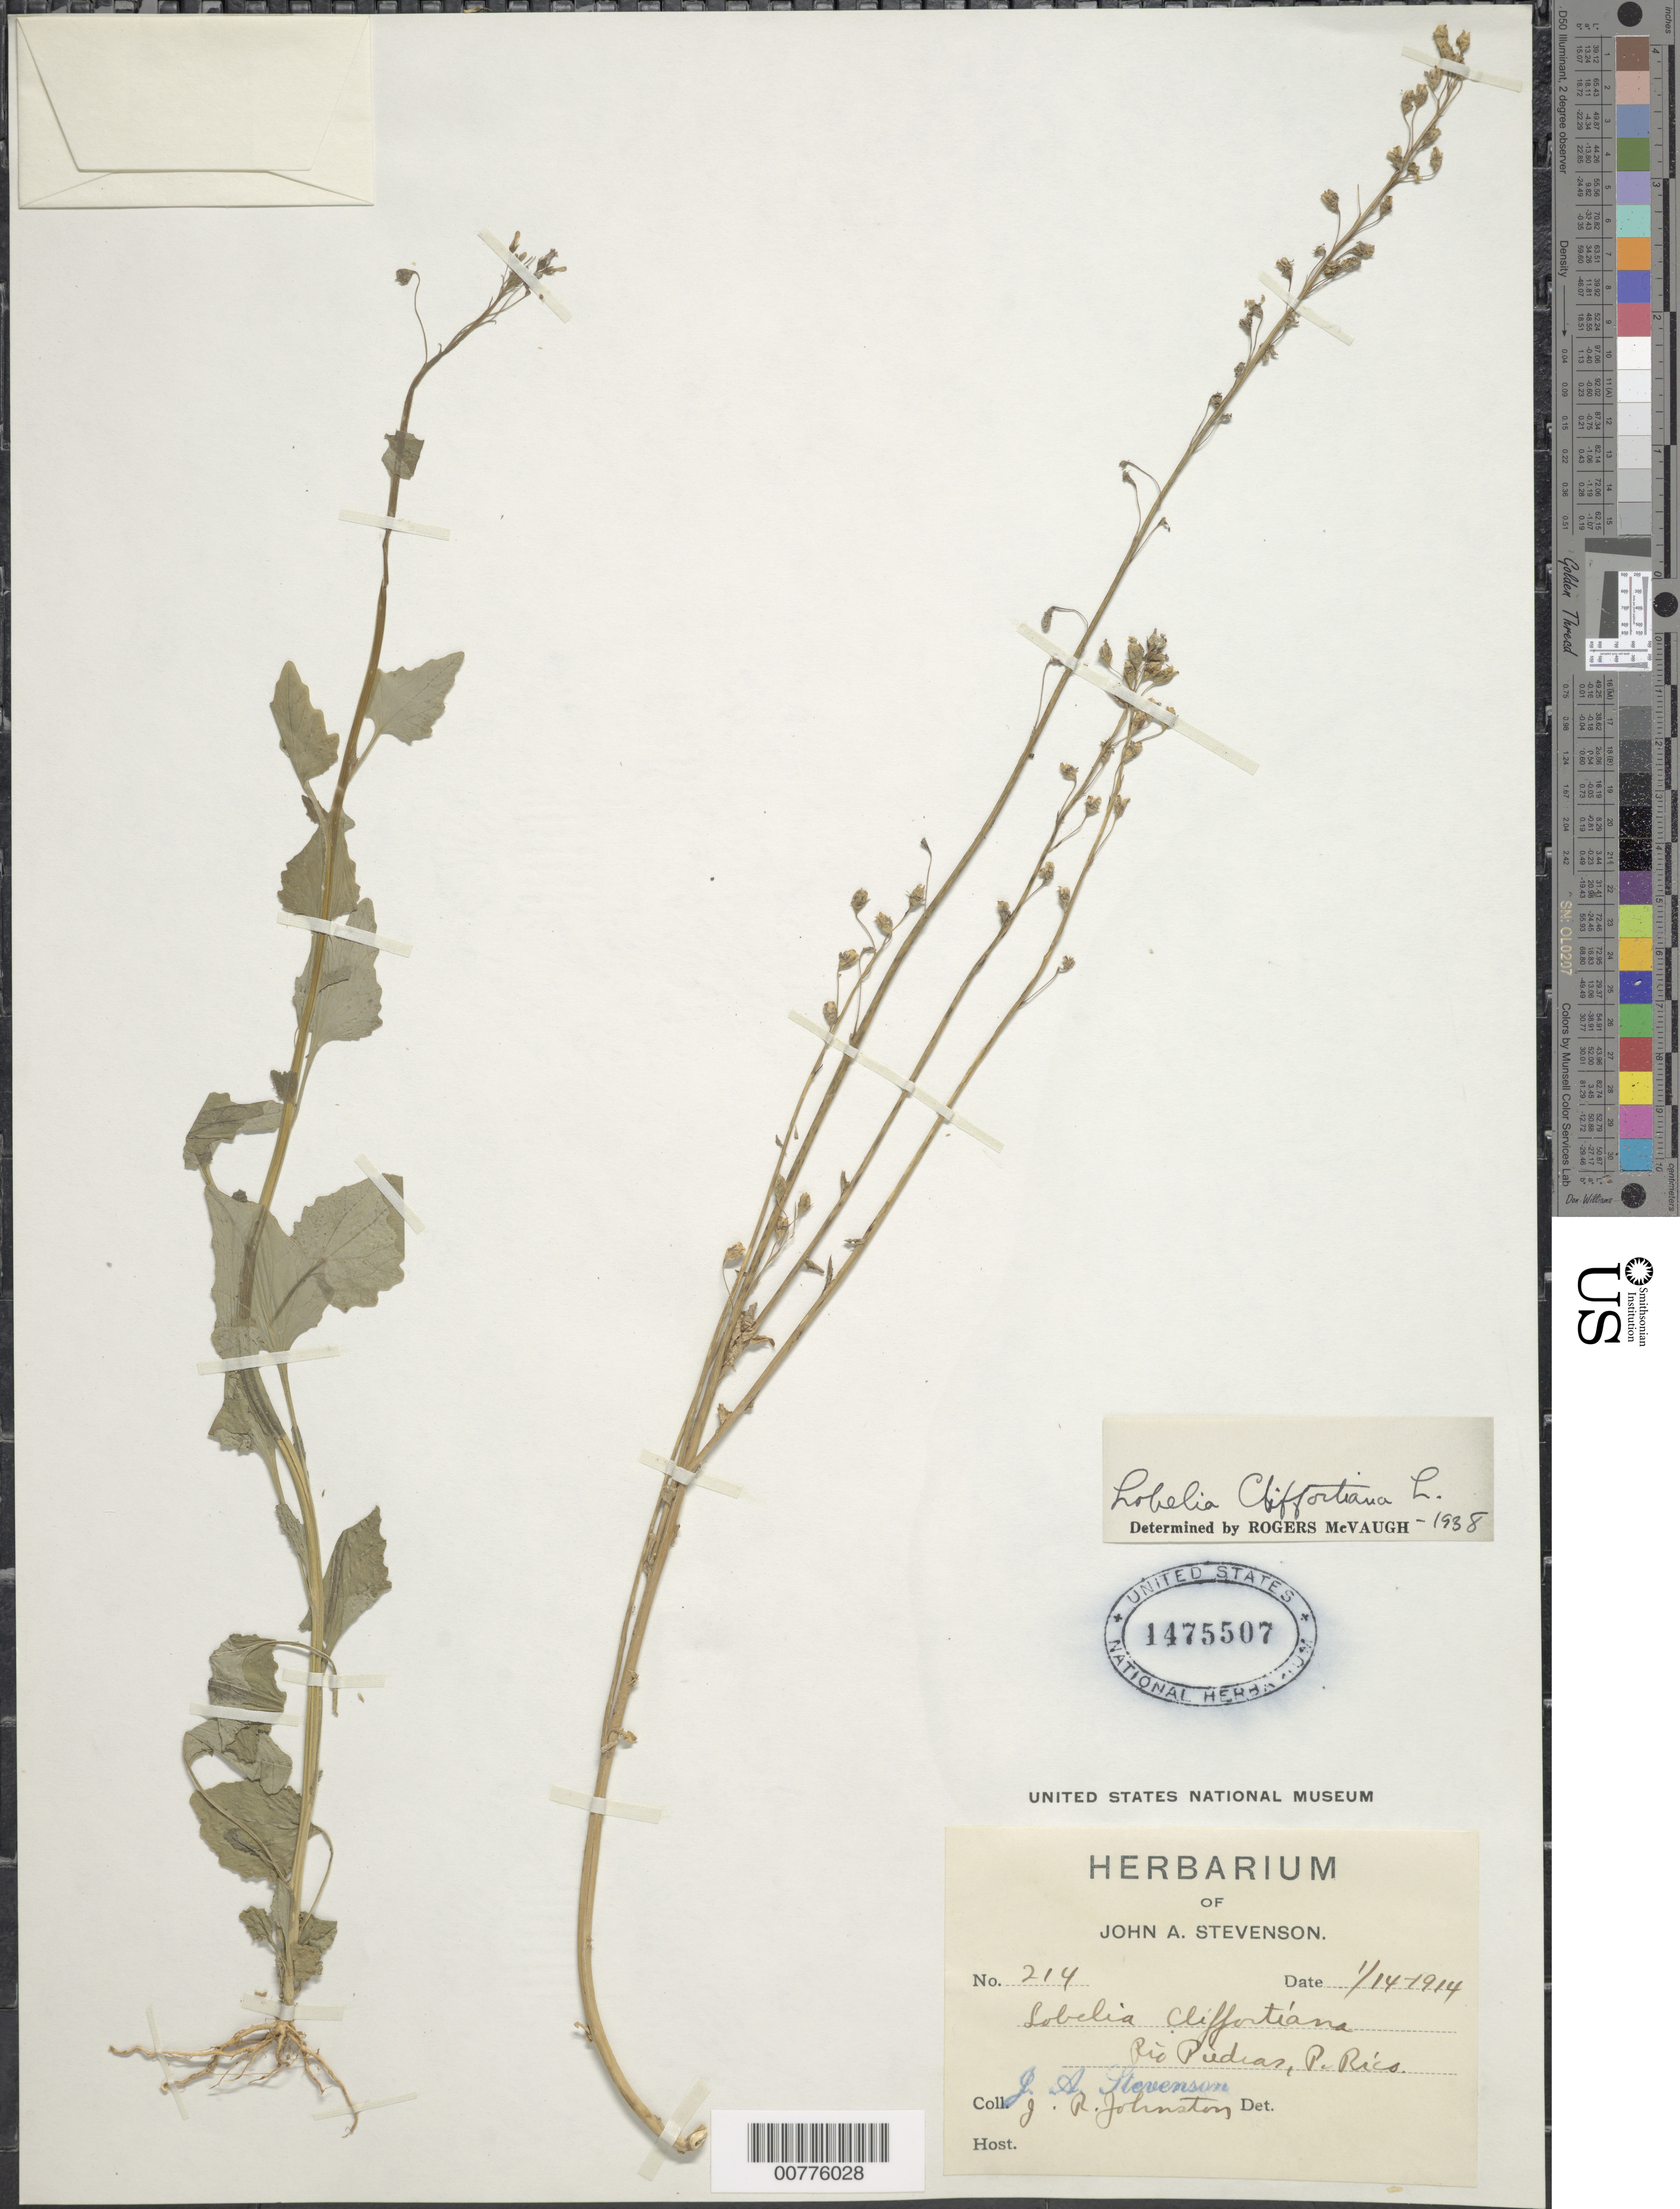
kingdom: Plantae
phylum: Tracheophyta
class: Magnoliopsida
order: Asterales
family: Campanulaceae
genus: Lobelia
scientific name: Lobelia cliffortiana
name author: L.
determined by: McVaugh, R.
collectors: J. Stevenson & J. Johnston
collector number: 214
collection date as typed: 14 Jan 1914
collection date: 1914-01-14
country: Puerto Rico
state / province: San Juan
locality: Río Piedras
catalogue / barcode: US 1475507